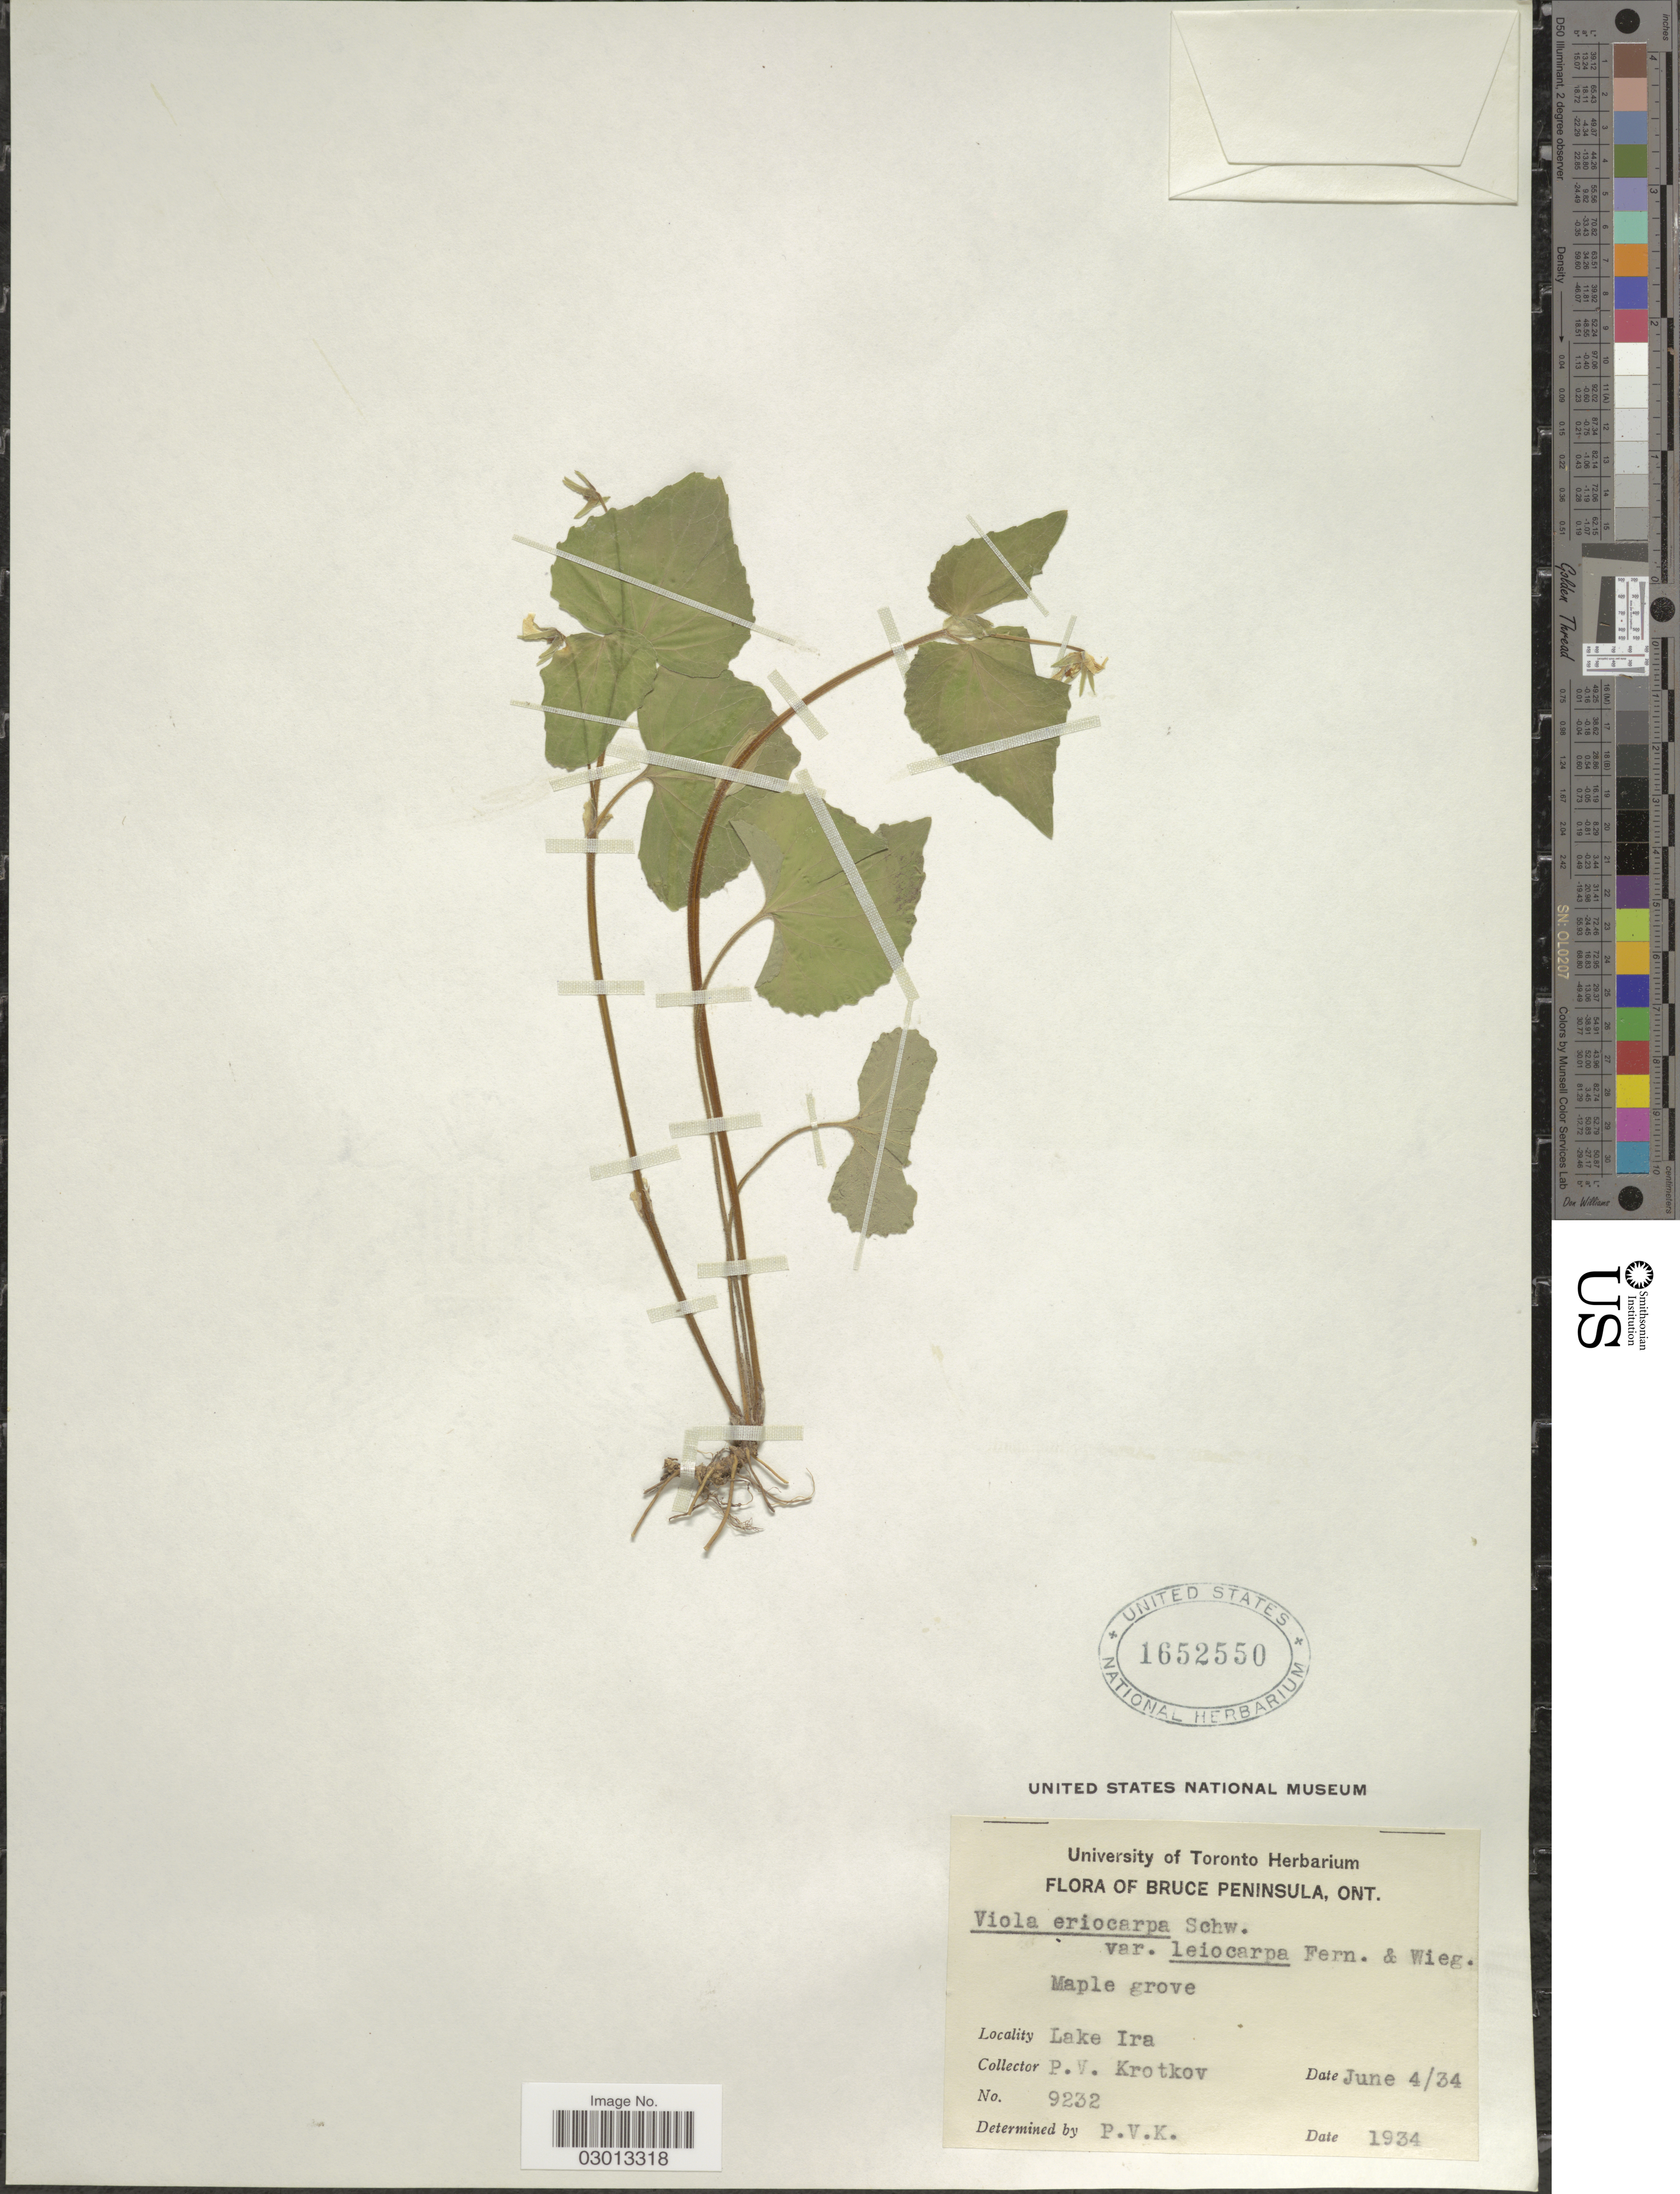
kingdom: Plantae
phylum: Tracheophyta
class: Magnoliopsida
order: Malpighiales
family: Violaceae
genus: Viola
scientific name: Viola pensylvanica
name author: Michx.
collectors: P. V. Krotkov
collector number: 9232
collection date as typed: Transcribed d/m/y: 4/6/34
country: Canada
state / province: Ontario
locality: Bruce Peninsula. Lake Ira. Maple grove.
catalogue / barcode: US 1652550